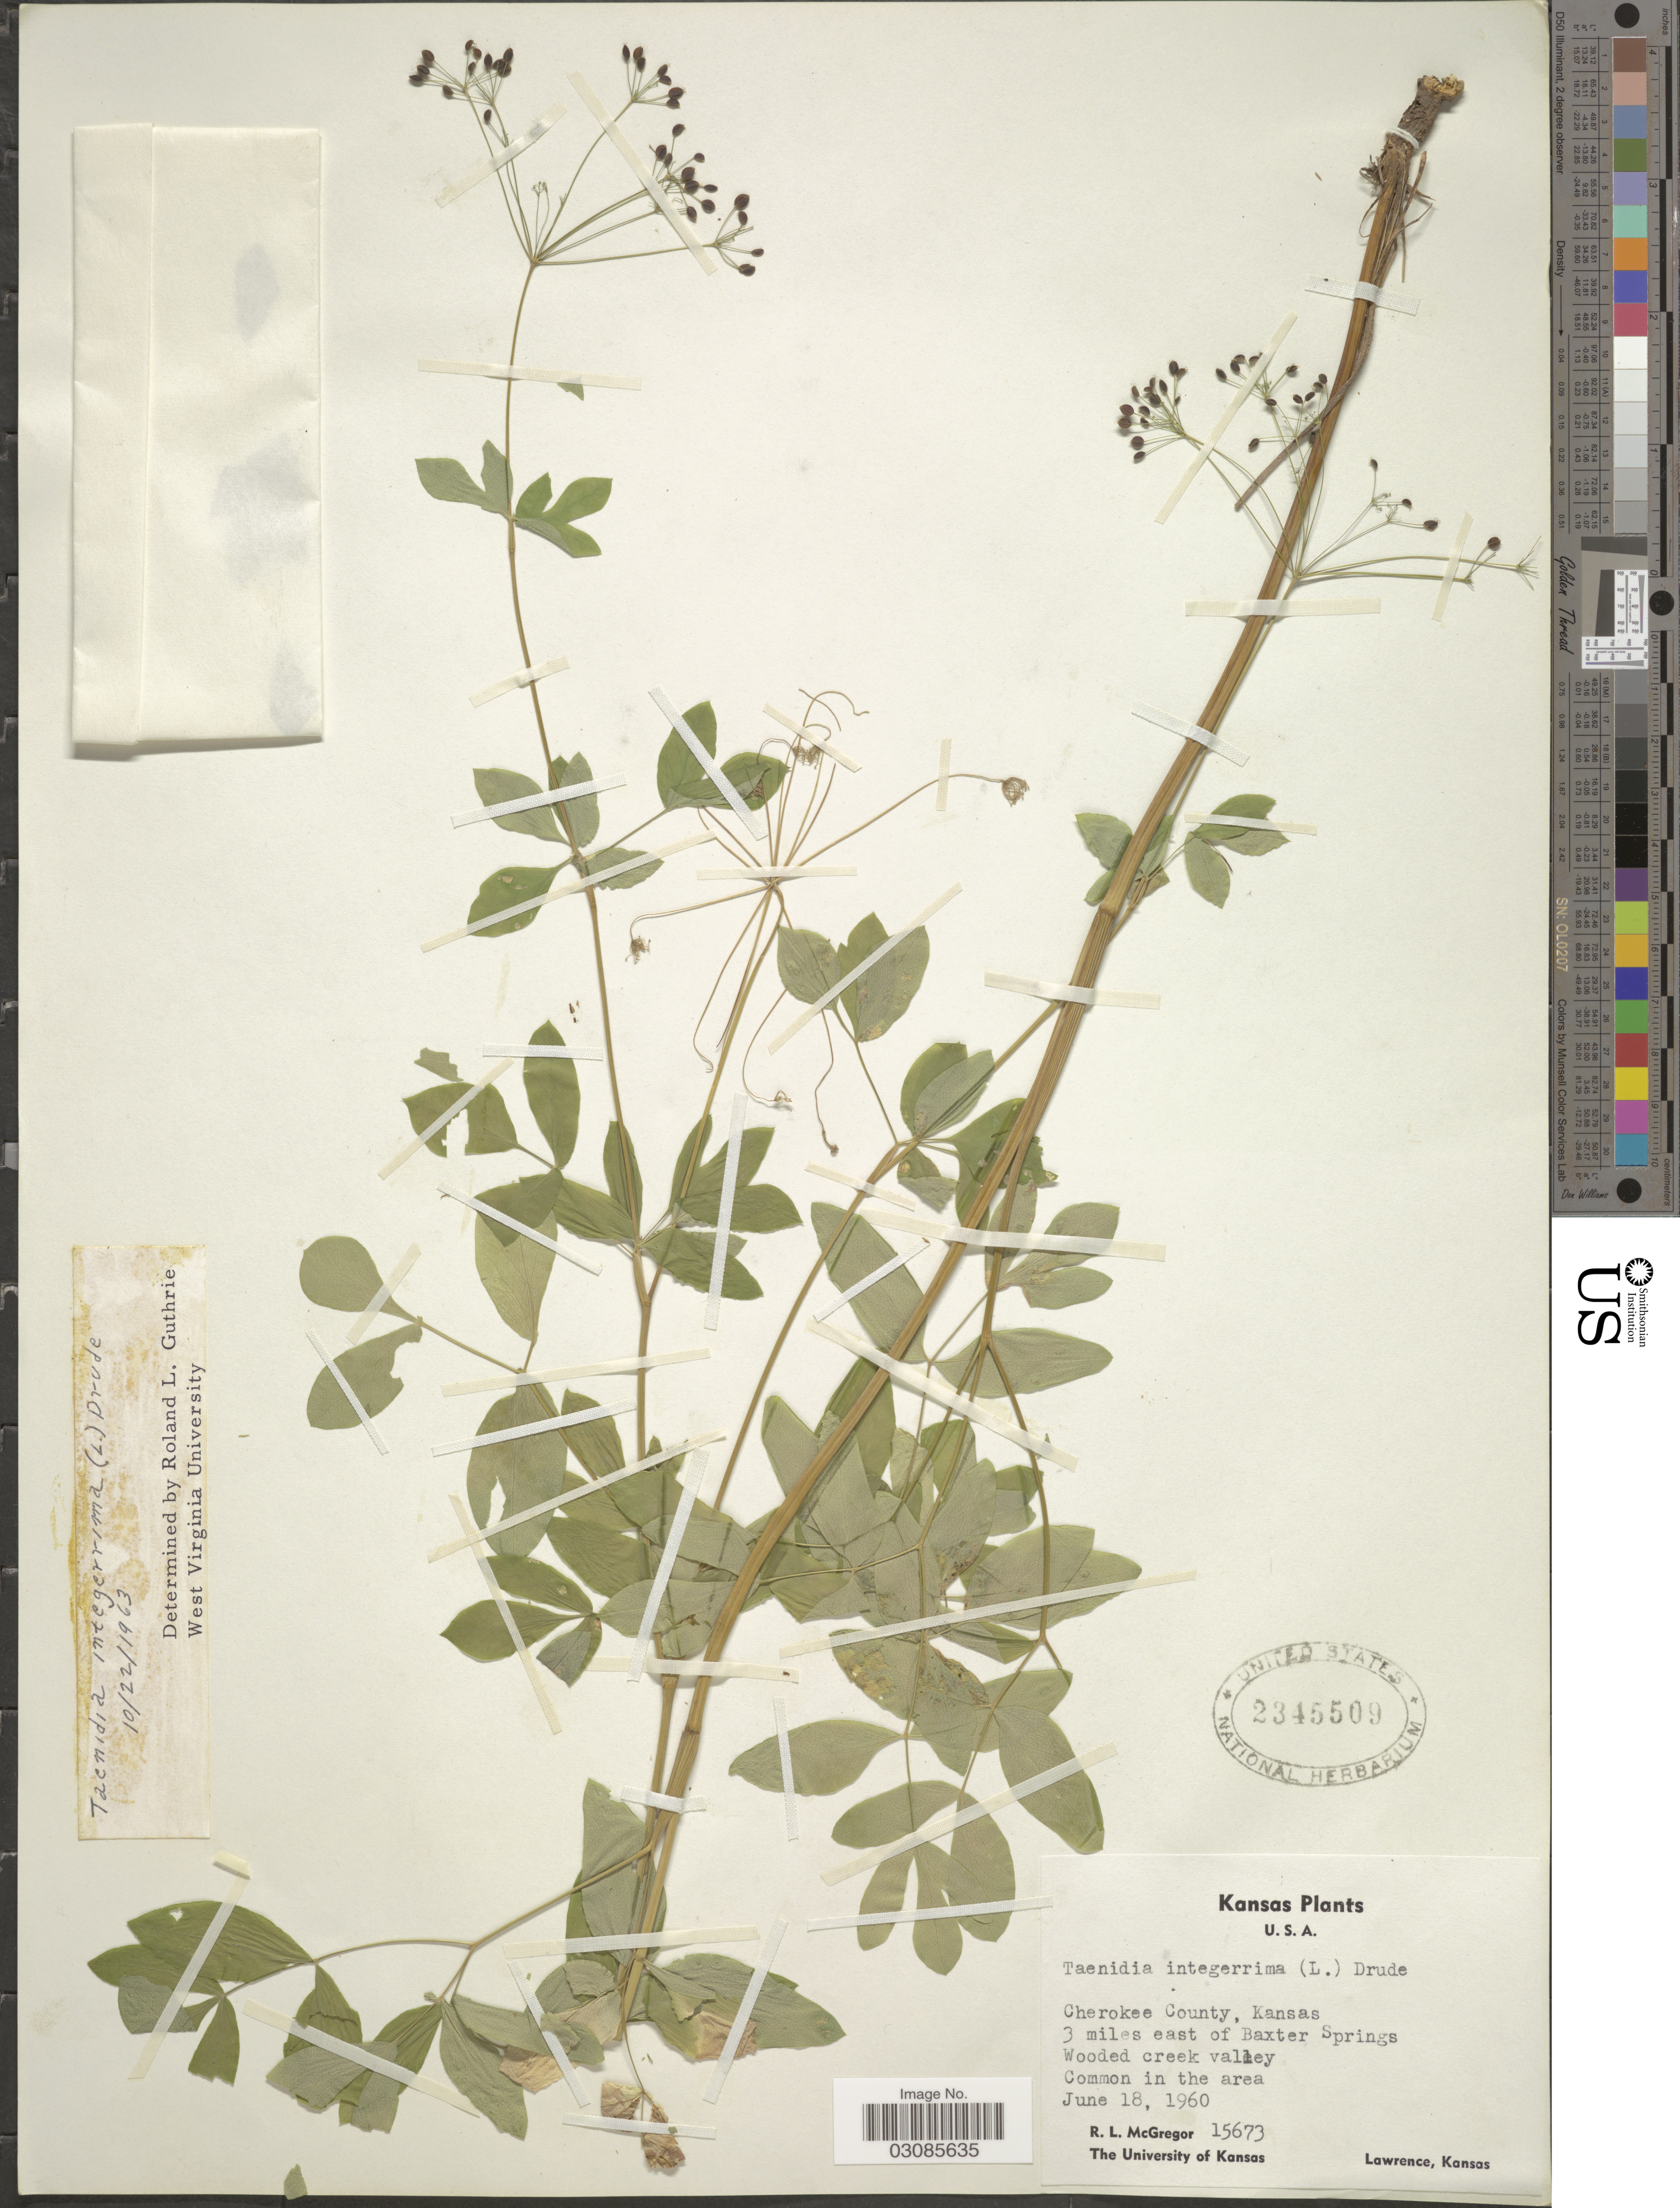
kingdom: Plantae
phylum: Tracheophyta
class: Magnoliopsida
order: Apiales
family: Apiaceae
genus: Taenidia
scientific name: Taenidia integerrima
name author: (L.) Drude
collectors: R. McGregor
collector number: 15673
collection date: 1960-06-18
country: United States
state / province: Kansas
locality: U.S.A. Cherokee County. 3 miles east of Baxter Springs.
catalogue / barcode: US 2345509